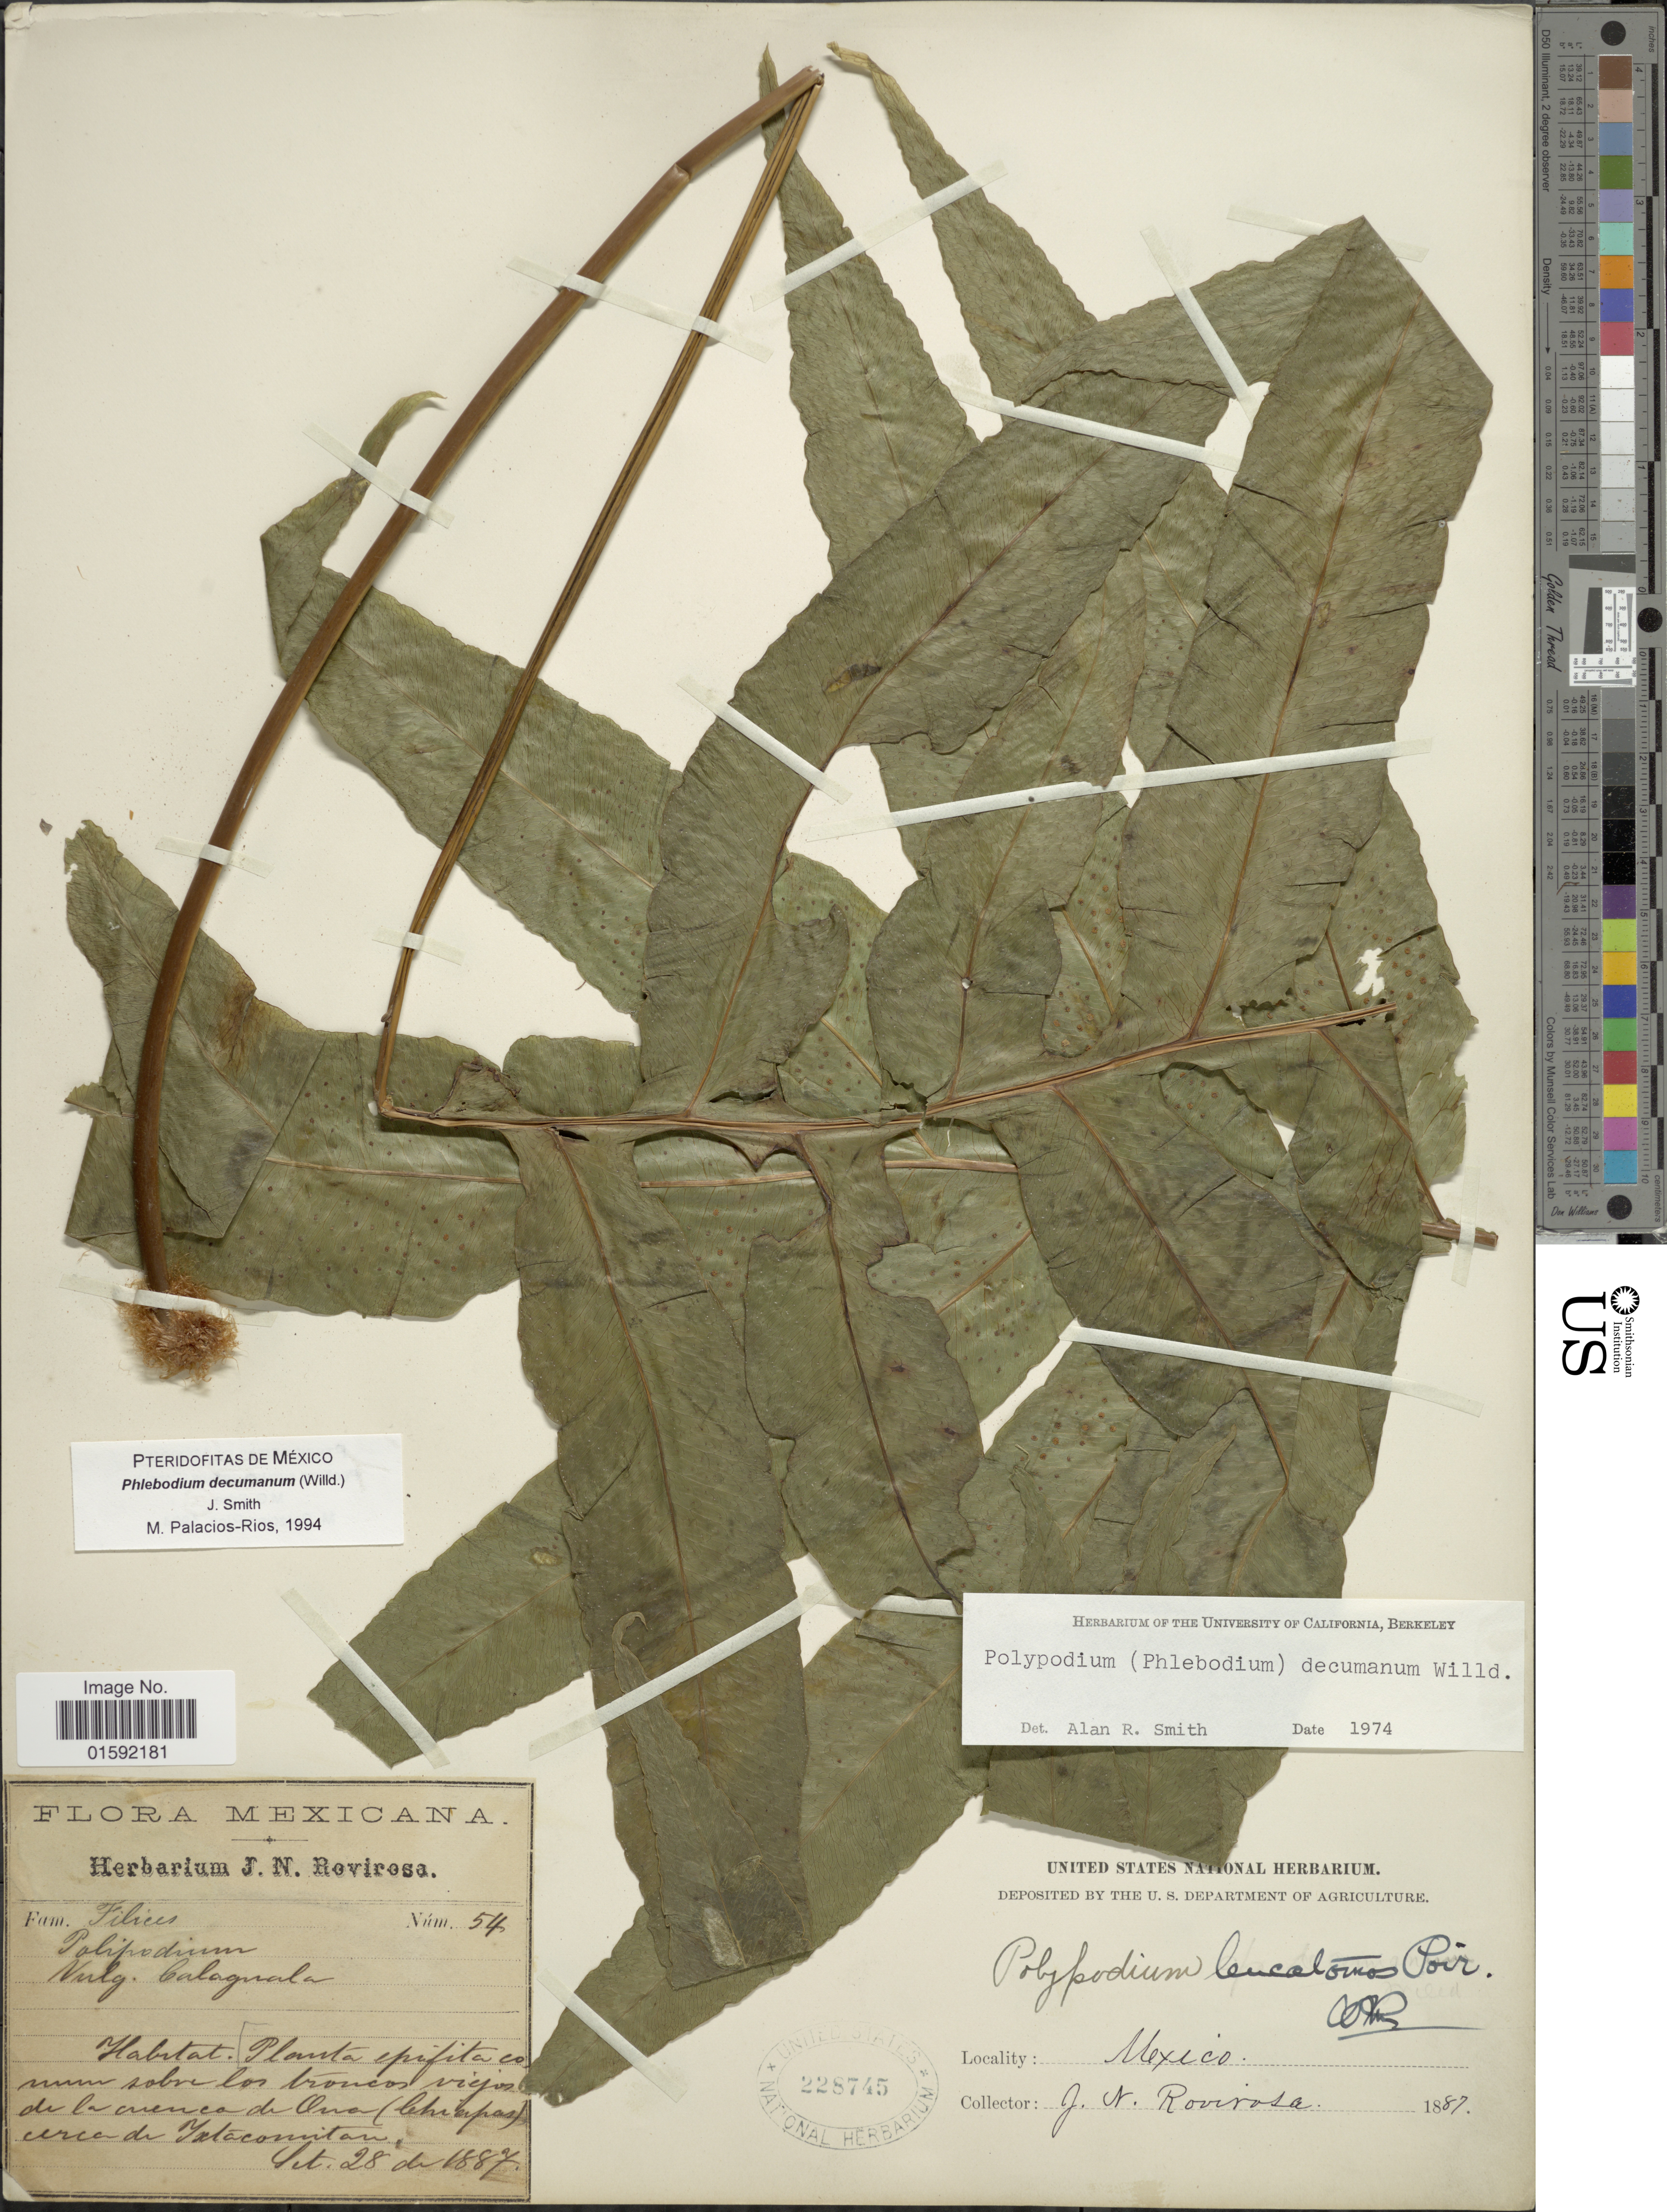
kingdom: Plantae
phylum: Tracheophyta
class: Polypodiopsida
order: Polypodiales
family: Polypodiaceae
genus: Phlebodium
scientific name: Phlebodium decumanum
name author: (Willd.) J. Sm.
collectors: J. N. Rovirosa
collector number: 54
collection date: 1887-09-28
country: Mexico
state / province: Chiapas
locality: Planta epifitaco num sobre los troncos viejos de la cuenca de Ona (Chiapas), cerca de Ixtacomitan [interpreted]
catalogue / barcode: US 228745